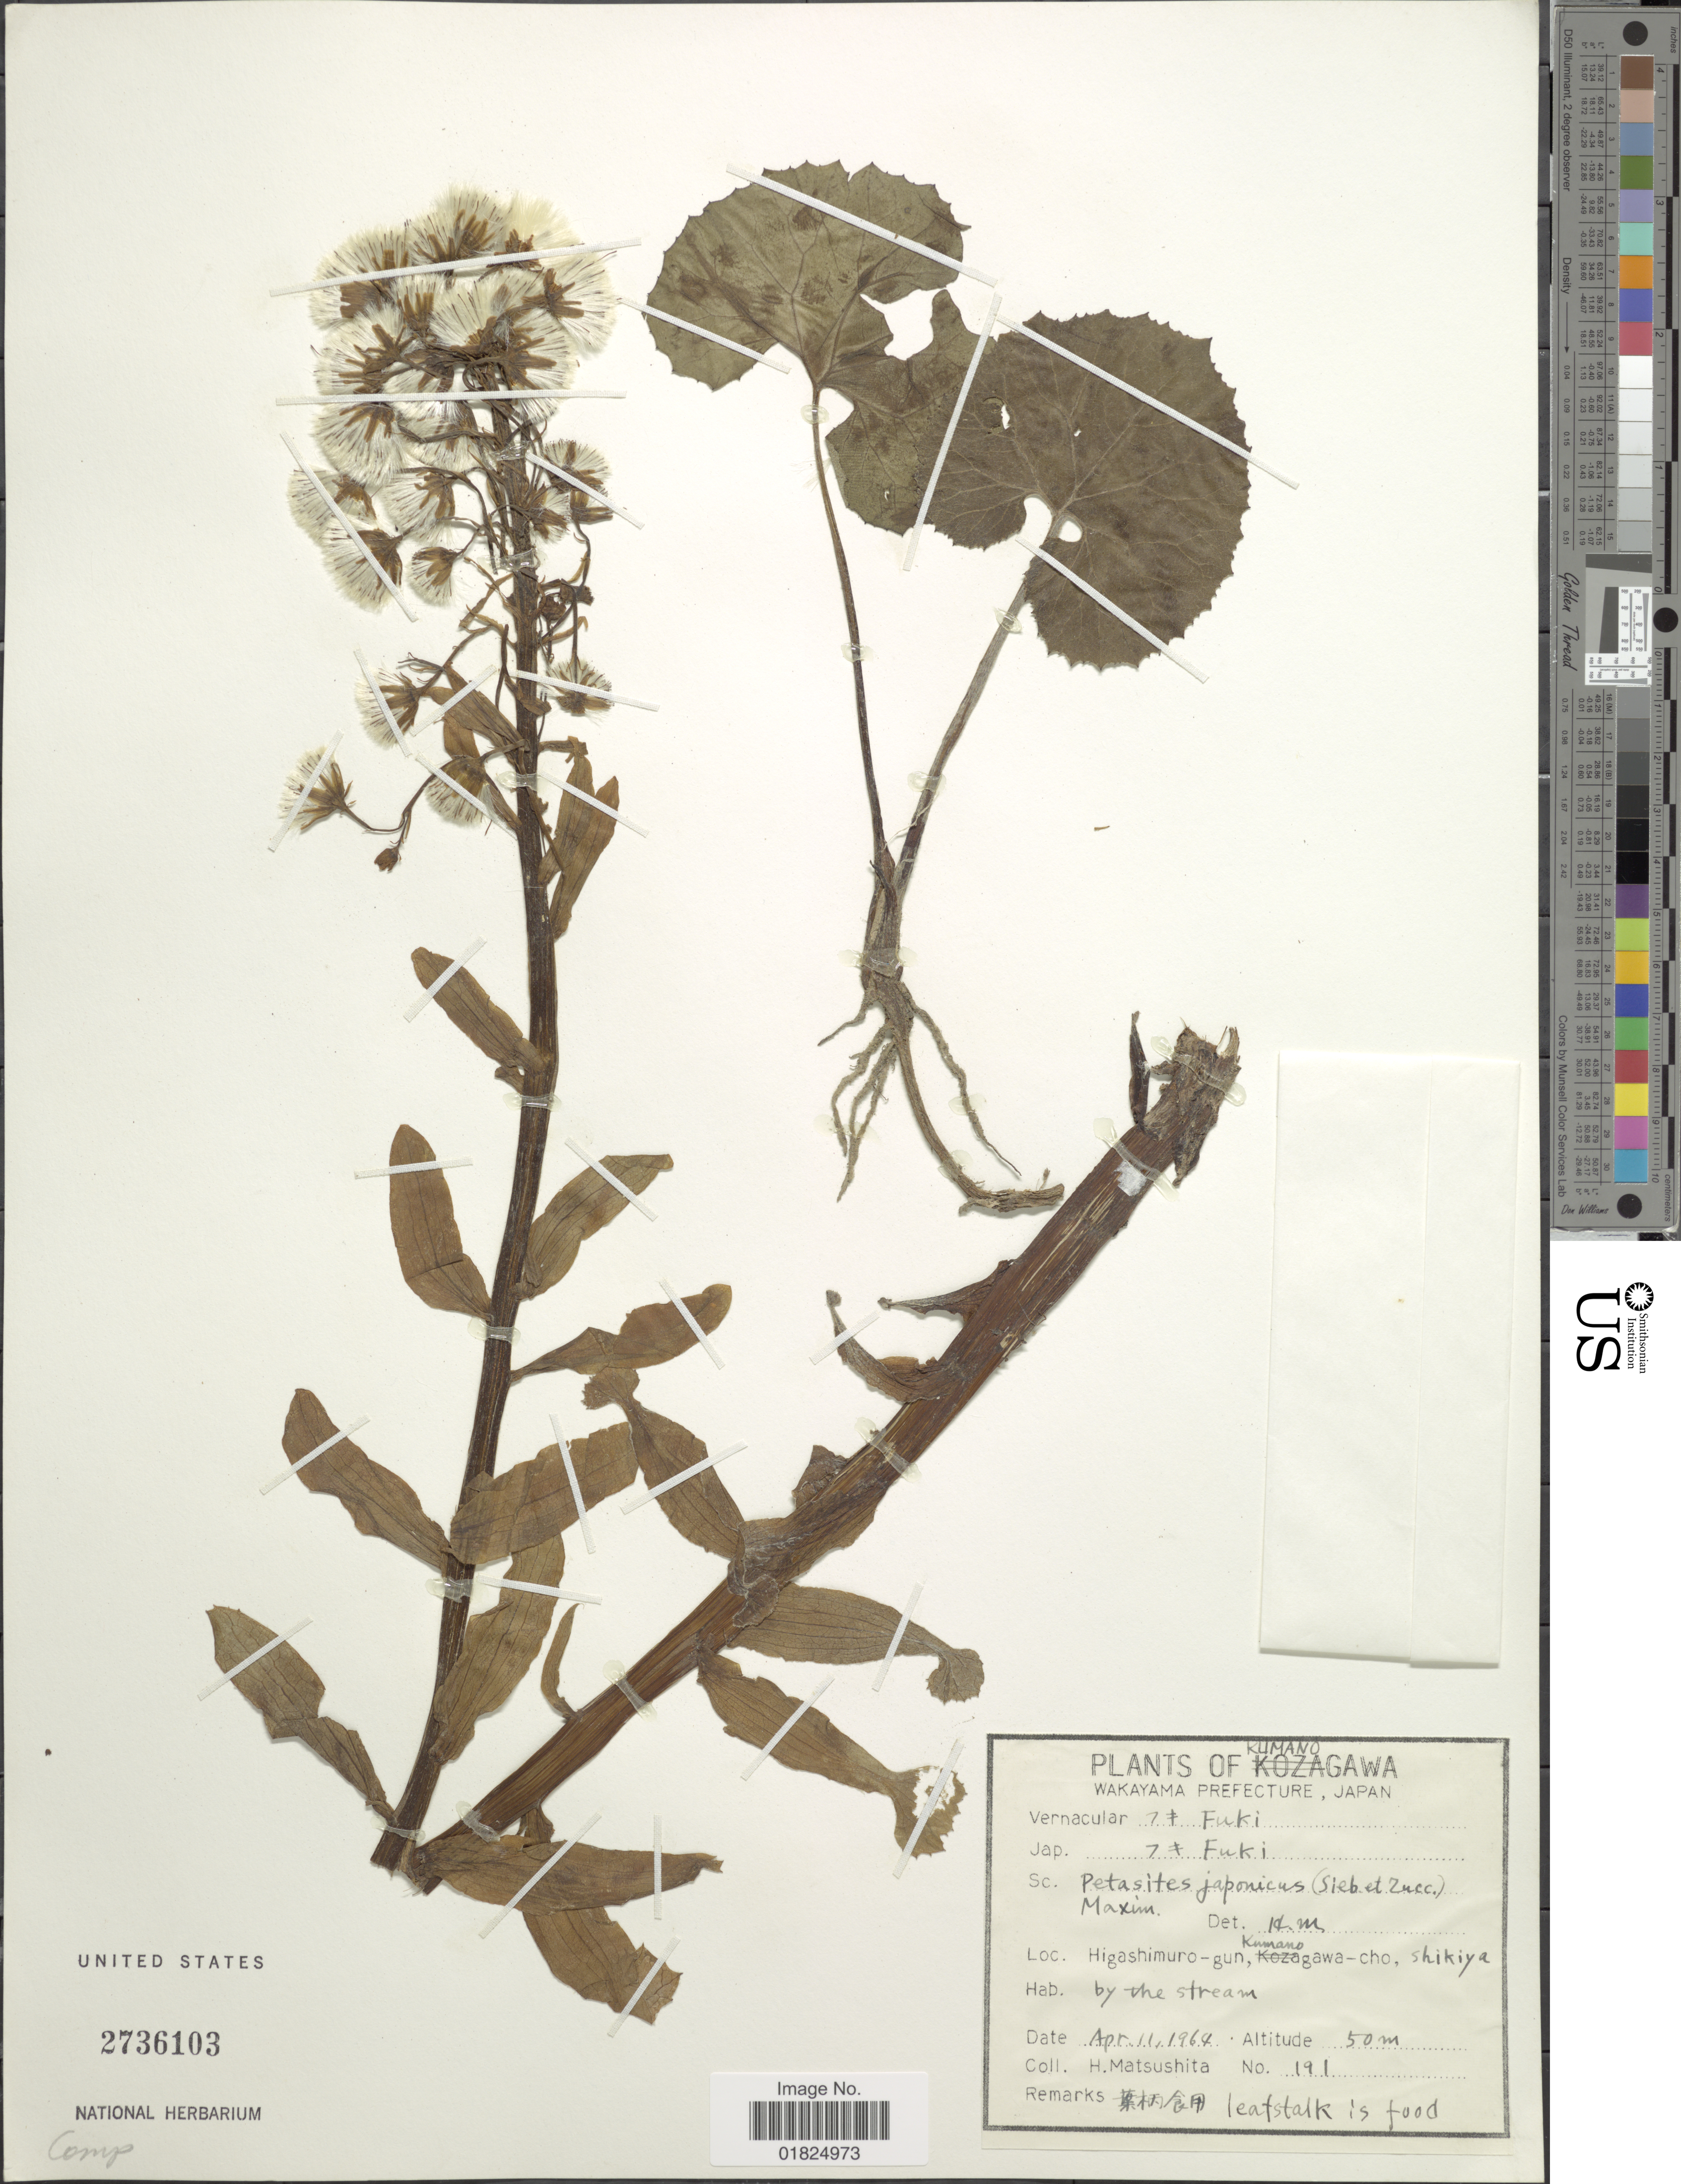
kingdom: Plantae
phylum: Tracheophyta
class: Magnoliopsida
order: Asterales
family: Asteraceae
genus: Petasites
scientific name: Petasites japonicus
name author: (Siebold & Zucc.) Maxim.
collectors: H. Matsushita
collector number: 191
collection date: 1964-04-11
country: Japan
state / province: Wakayama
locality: Kumanogawa. Wakayama Prefecture. Higashimuro-gun, Kumanogawa-cho, shikiya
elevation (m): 500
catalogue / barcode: US 2736103